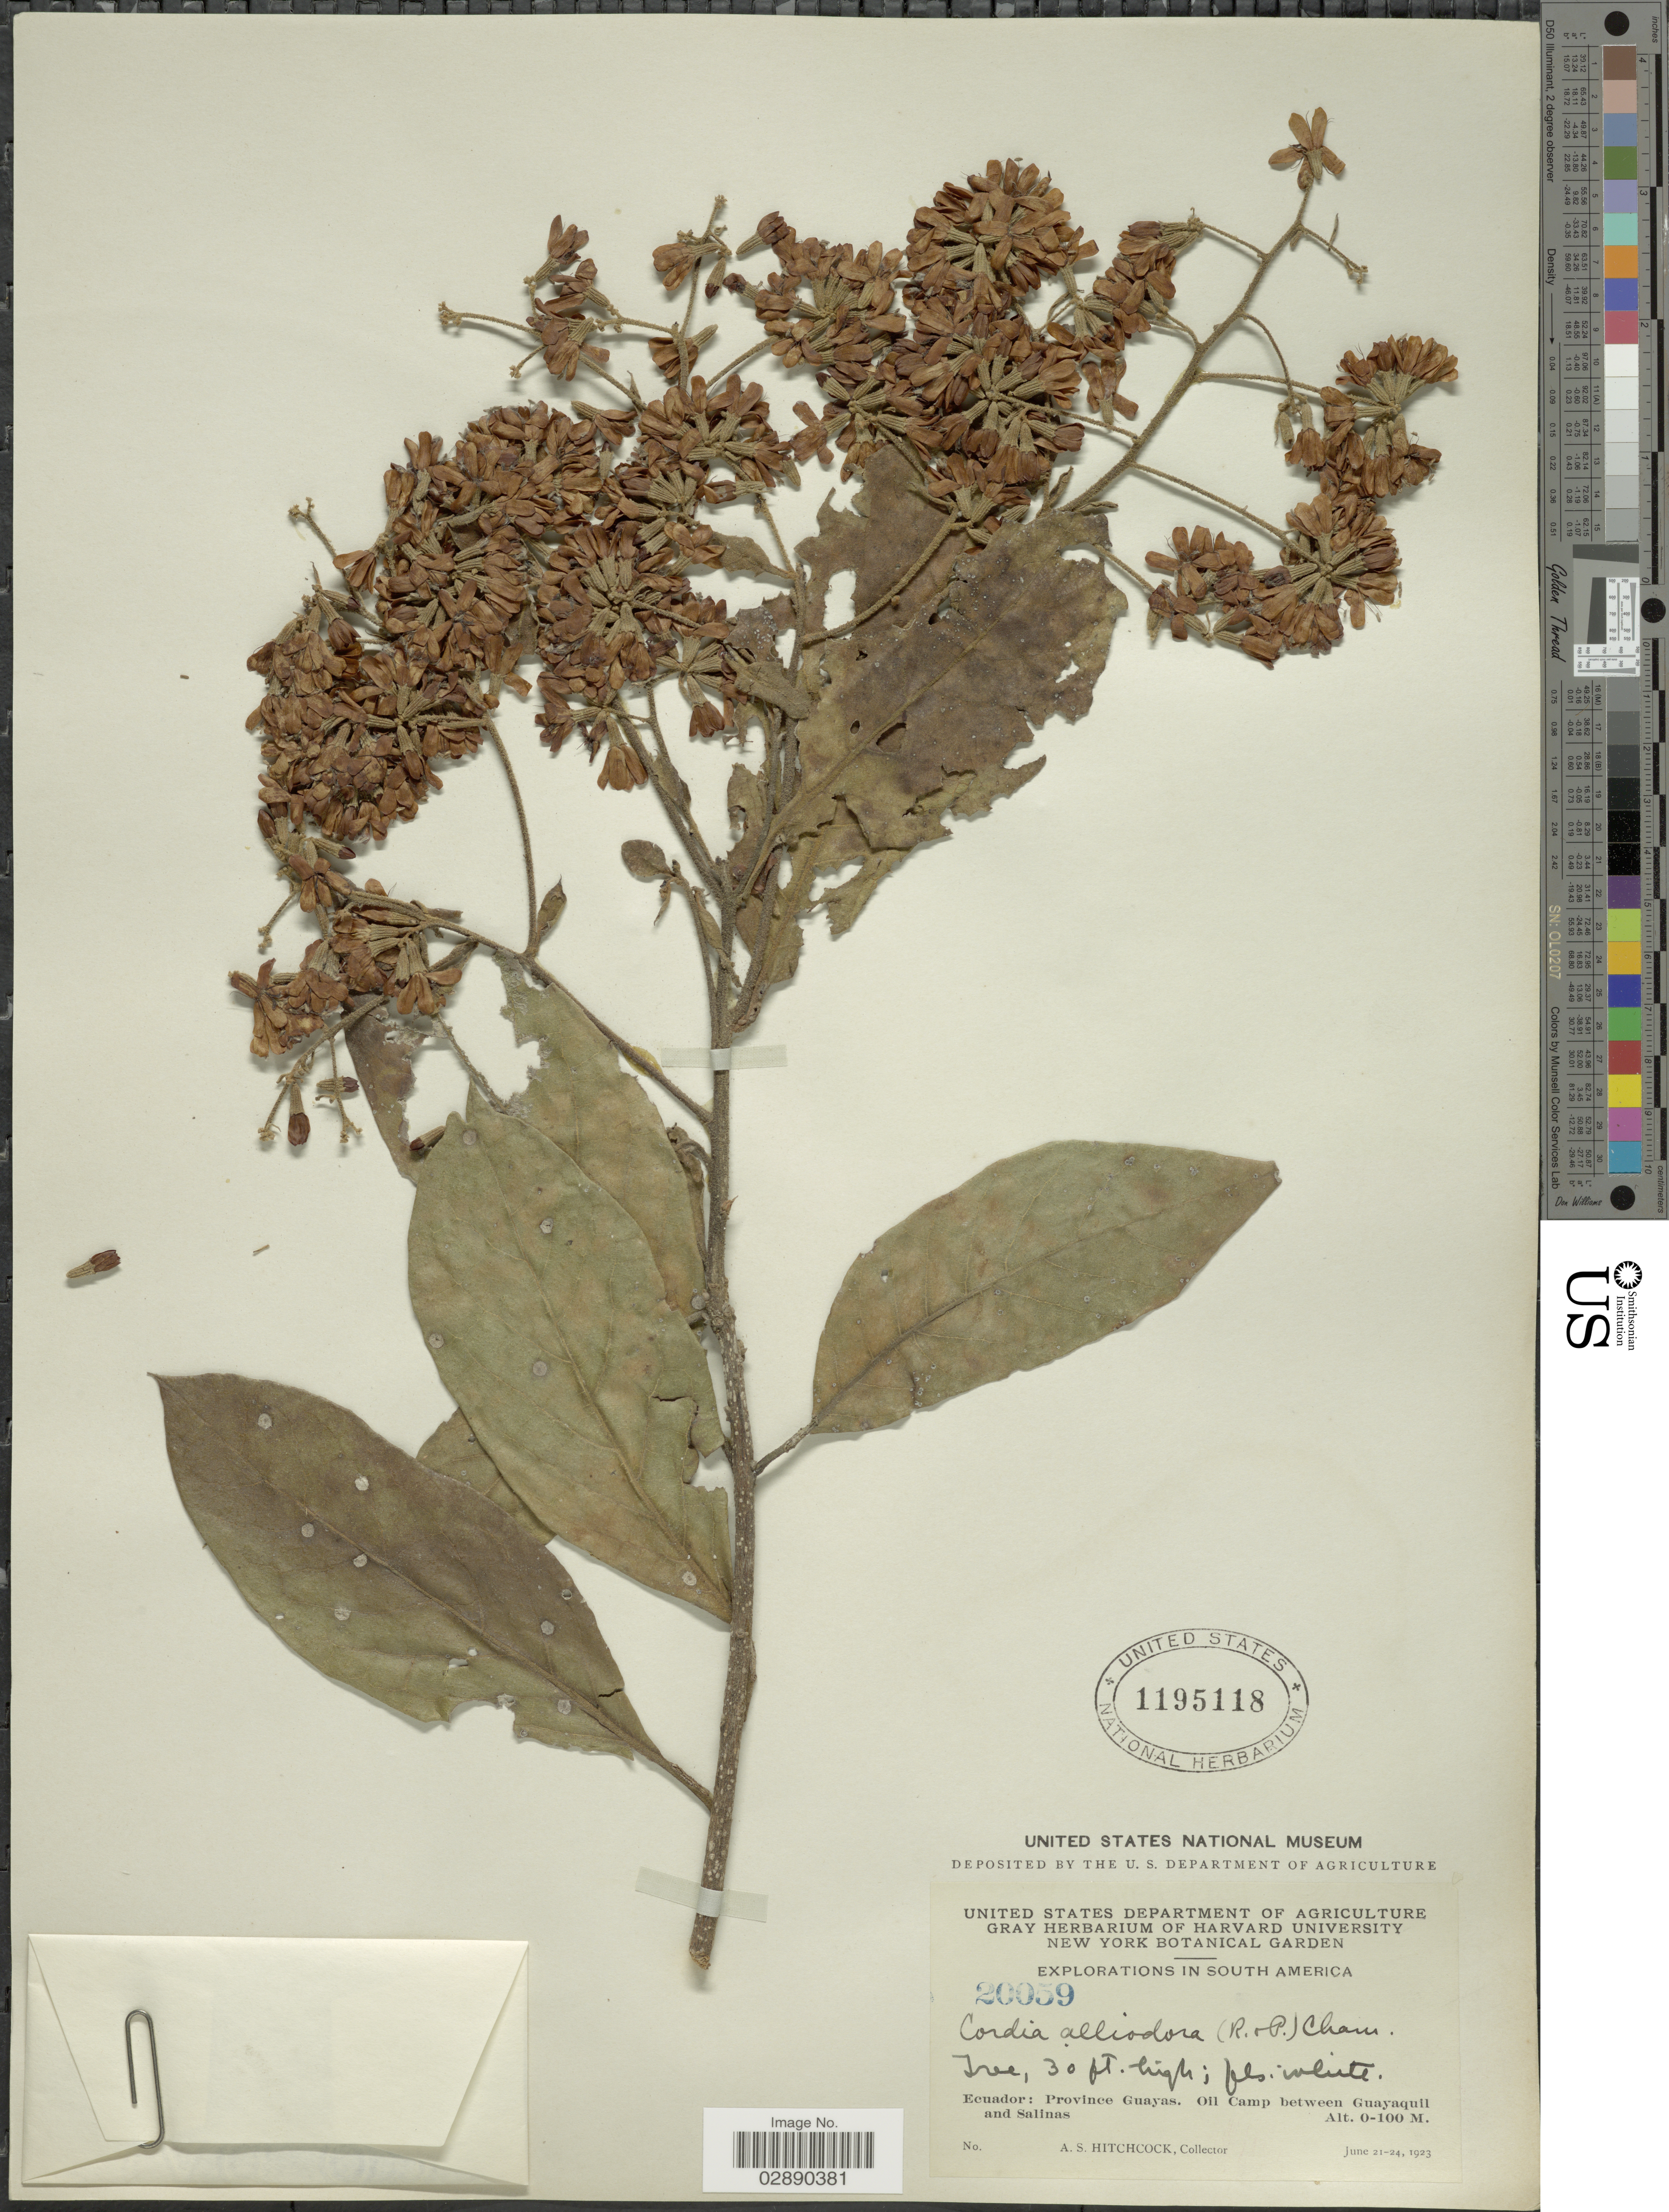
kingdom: Plantae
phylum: Tracheophyta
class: Magnoliopsida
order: Boraginales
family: Cordiaceae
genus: Cordia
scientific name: Cordia alliodora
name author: (Ruiz & Pav.) Oken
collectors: A. S. Hitchcock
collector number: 20059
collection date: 1923-06-21/1923-06-24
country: Ecuador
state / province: Guayas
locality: Province Guayas. Oil Camp between Guayaquil and Salinas.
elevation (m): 0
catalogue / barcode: US 1195118